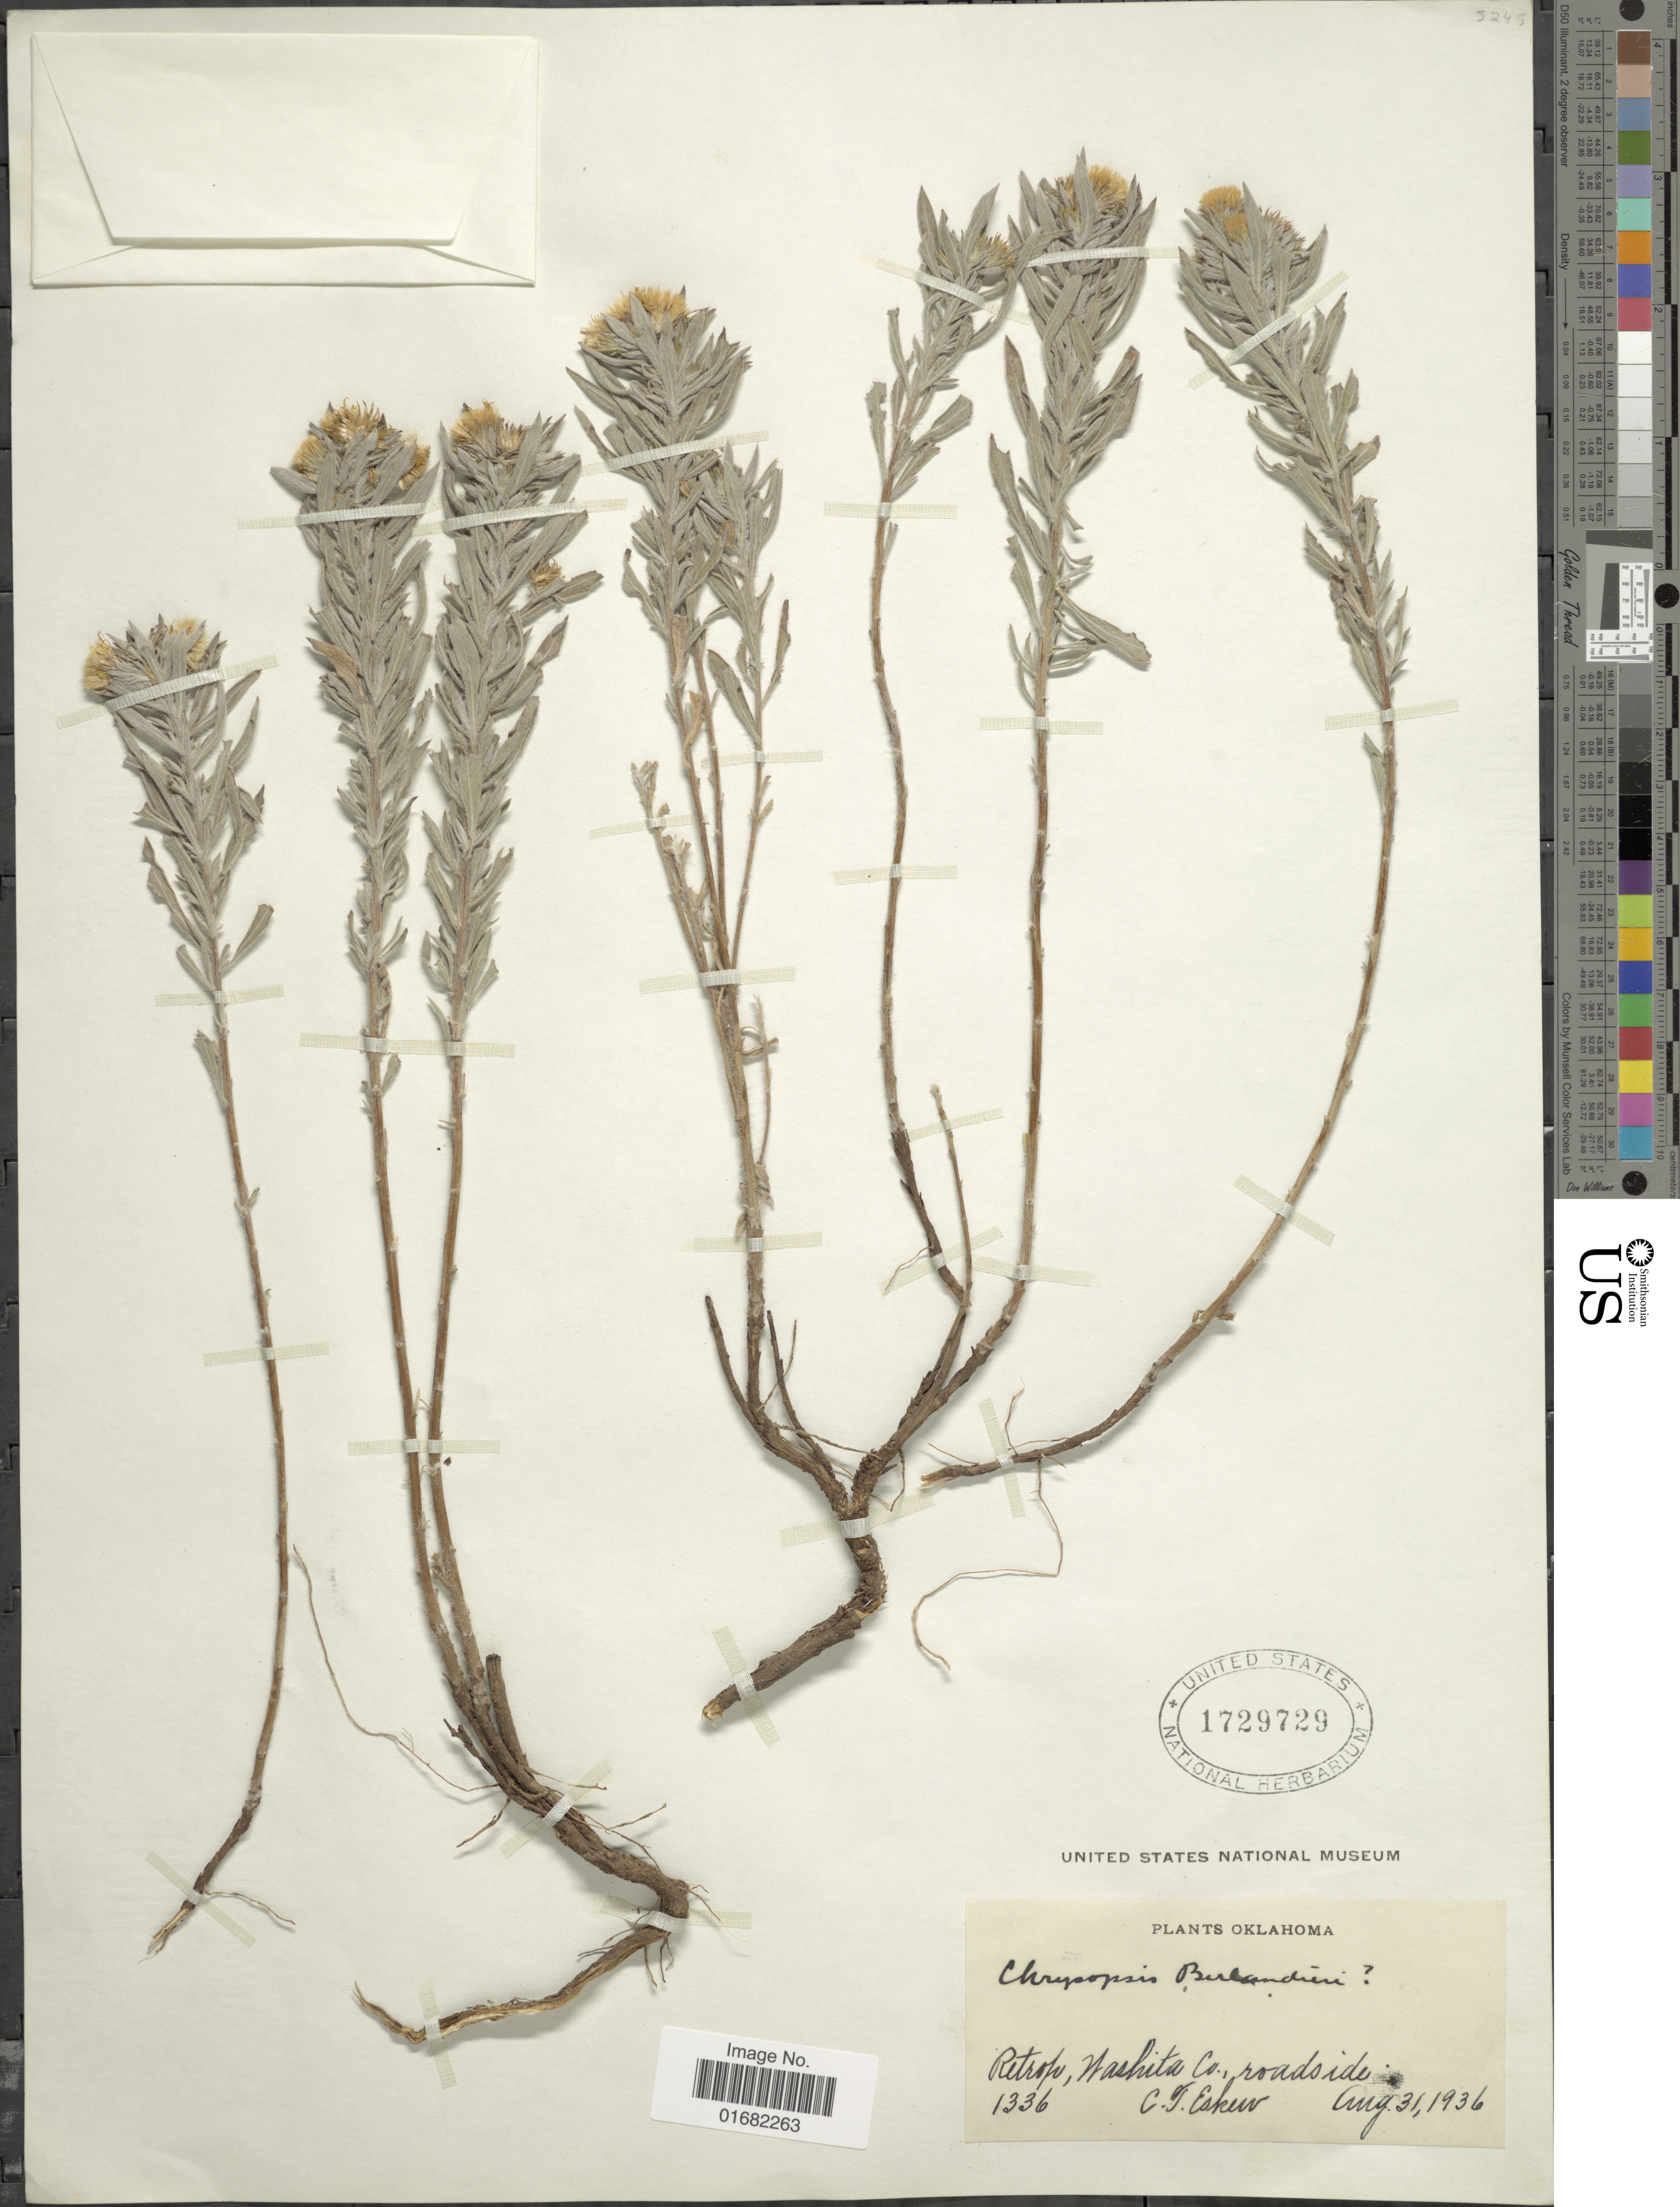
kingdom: Plantae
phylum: Tracheophyta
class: Magnoliopsida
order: Asterales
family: Asteraceae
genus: Heterotheca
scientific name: Heterotheca canescens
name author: (DC.) Shinners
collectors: C. Eskew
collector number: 1336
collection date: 1936-08-31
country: United States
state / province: Oklahoma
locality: Retrop, Washita Co., roadside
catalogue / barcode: US 1729729